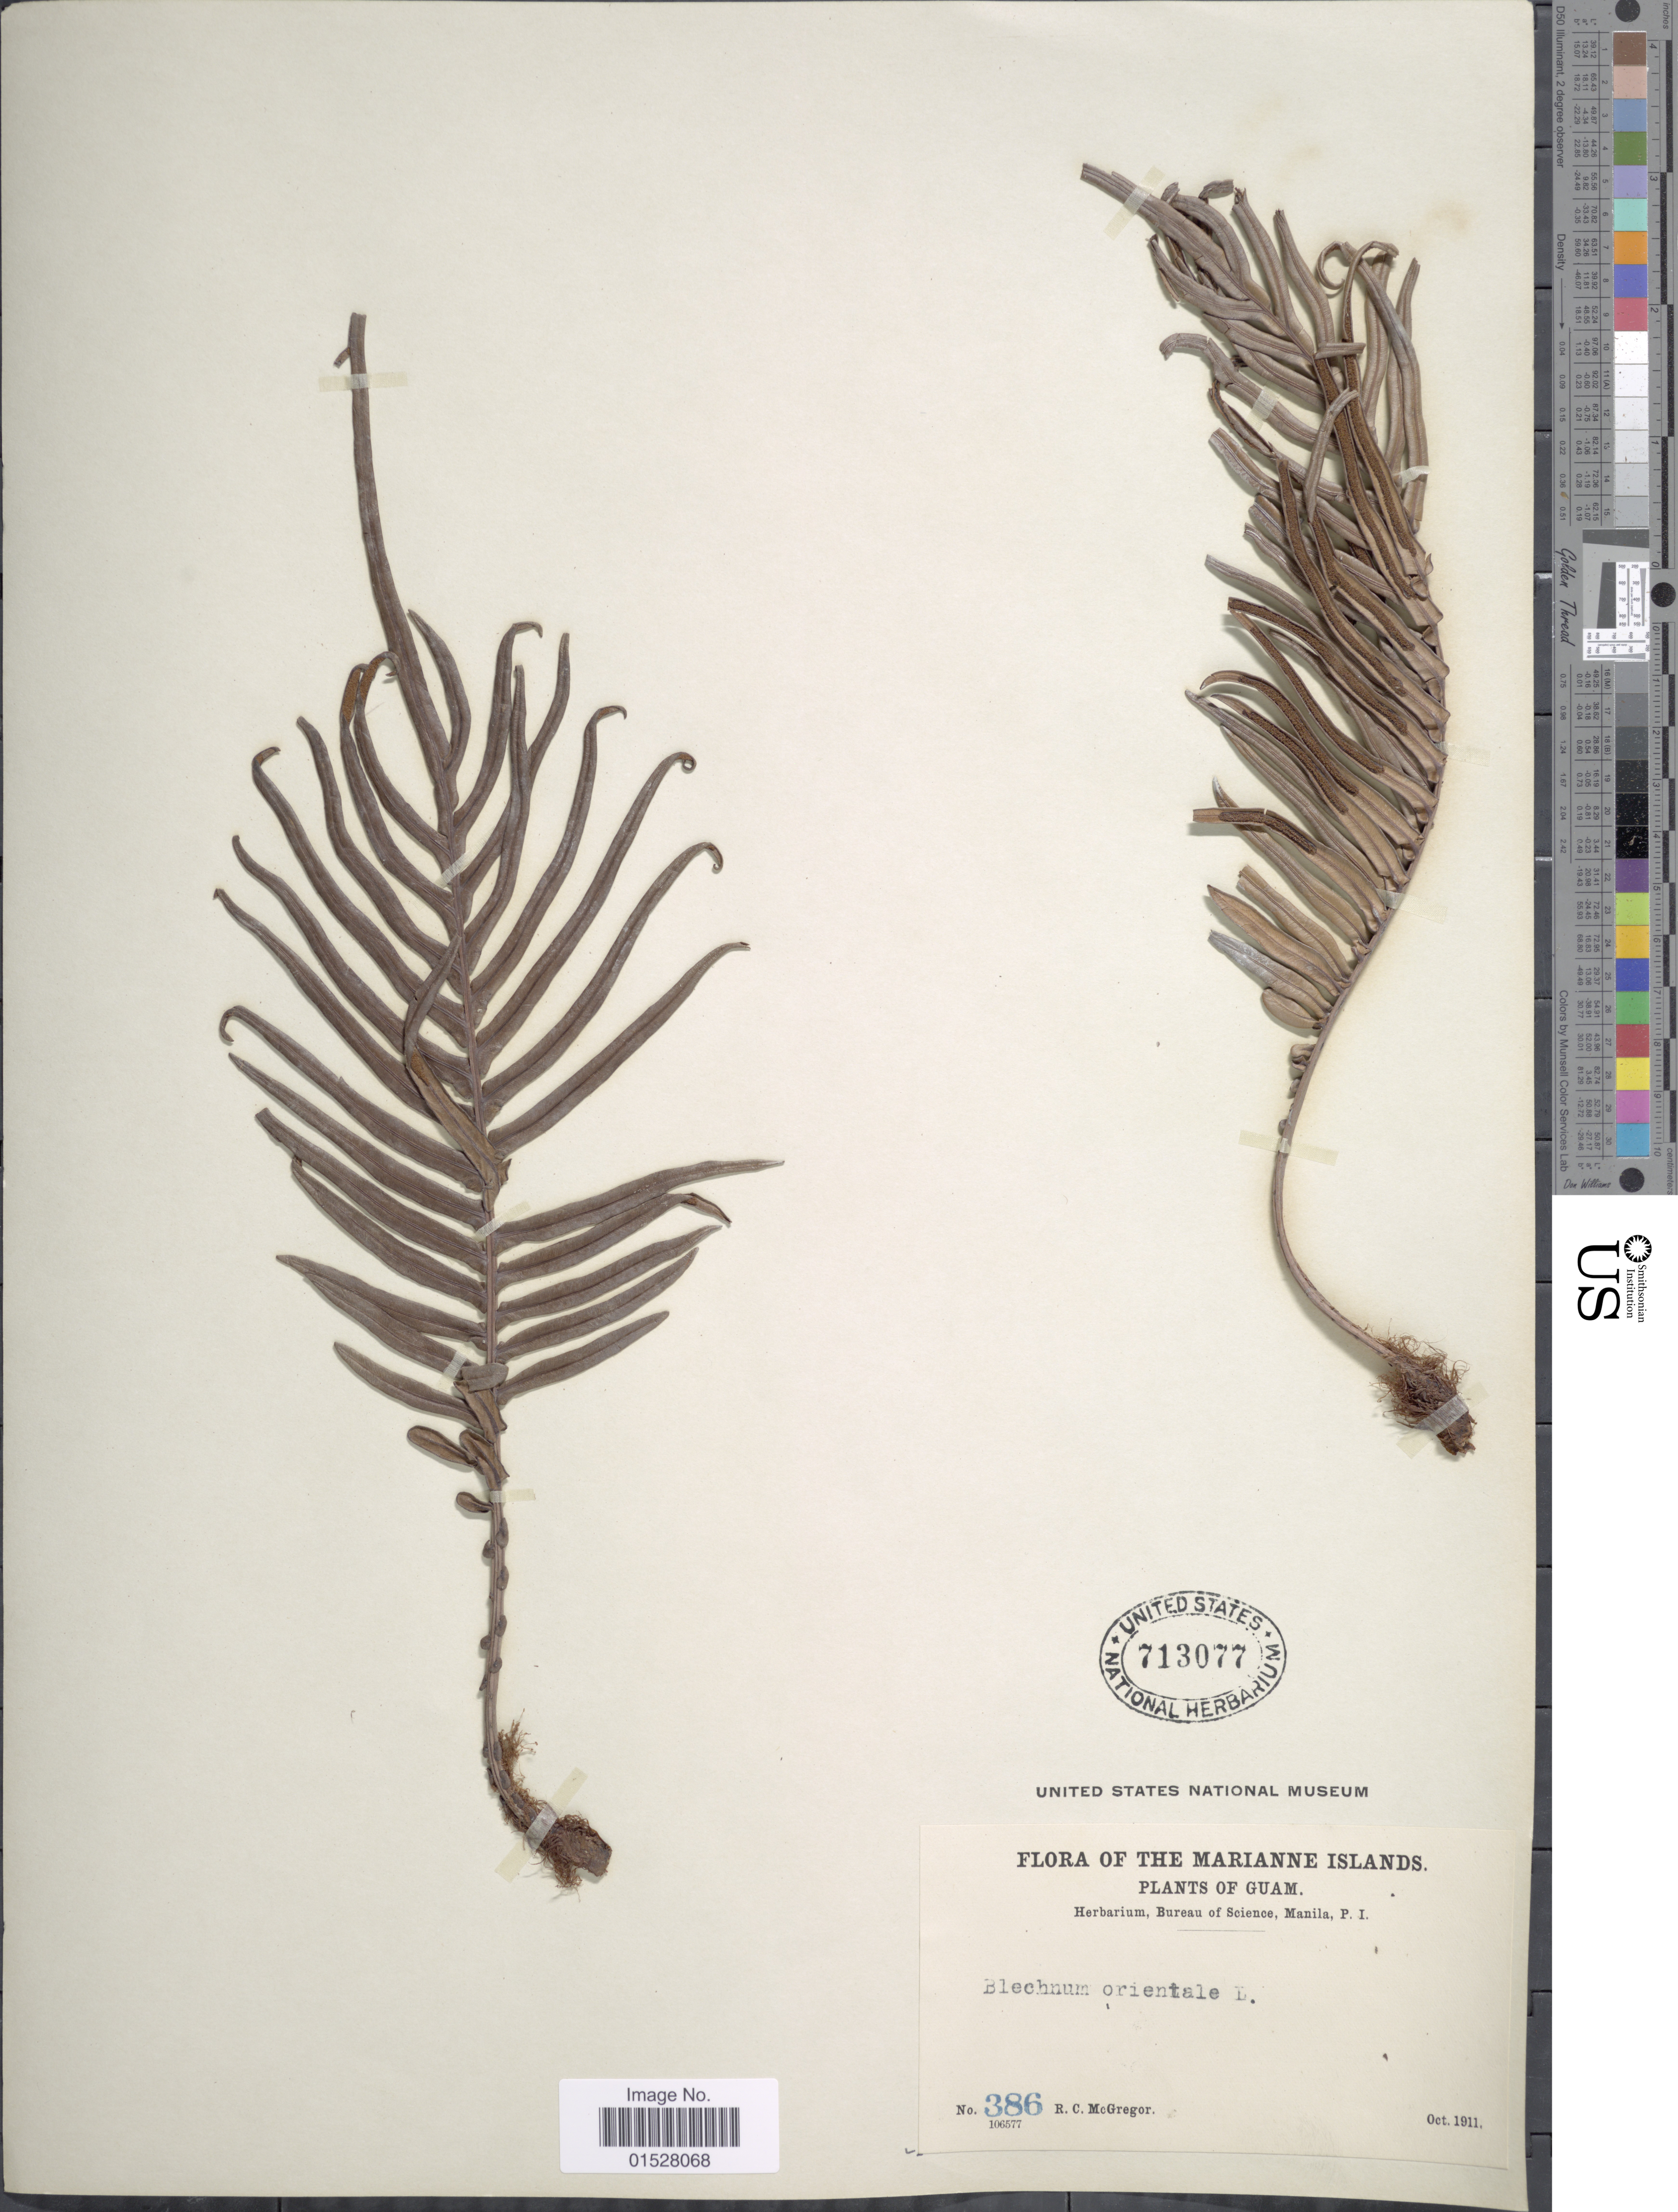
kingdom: Plantae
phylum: Tracheophyta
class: Polypodiopsida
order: Polypodiales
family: Blechnaceae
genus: Blechnum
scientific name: Blechnum orientale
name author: L.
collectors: R. C. McGregor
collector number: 386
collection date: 1911-10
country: Guam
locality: Marianne Islands.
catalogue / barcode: US 713077